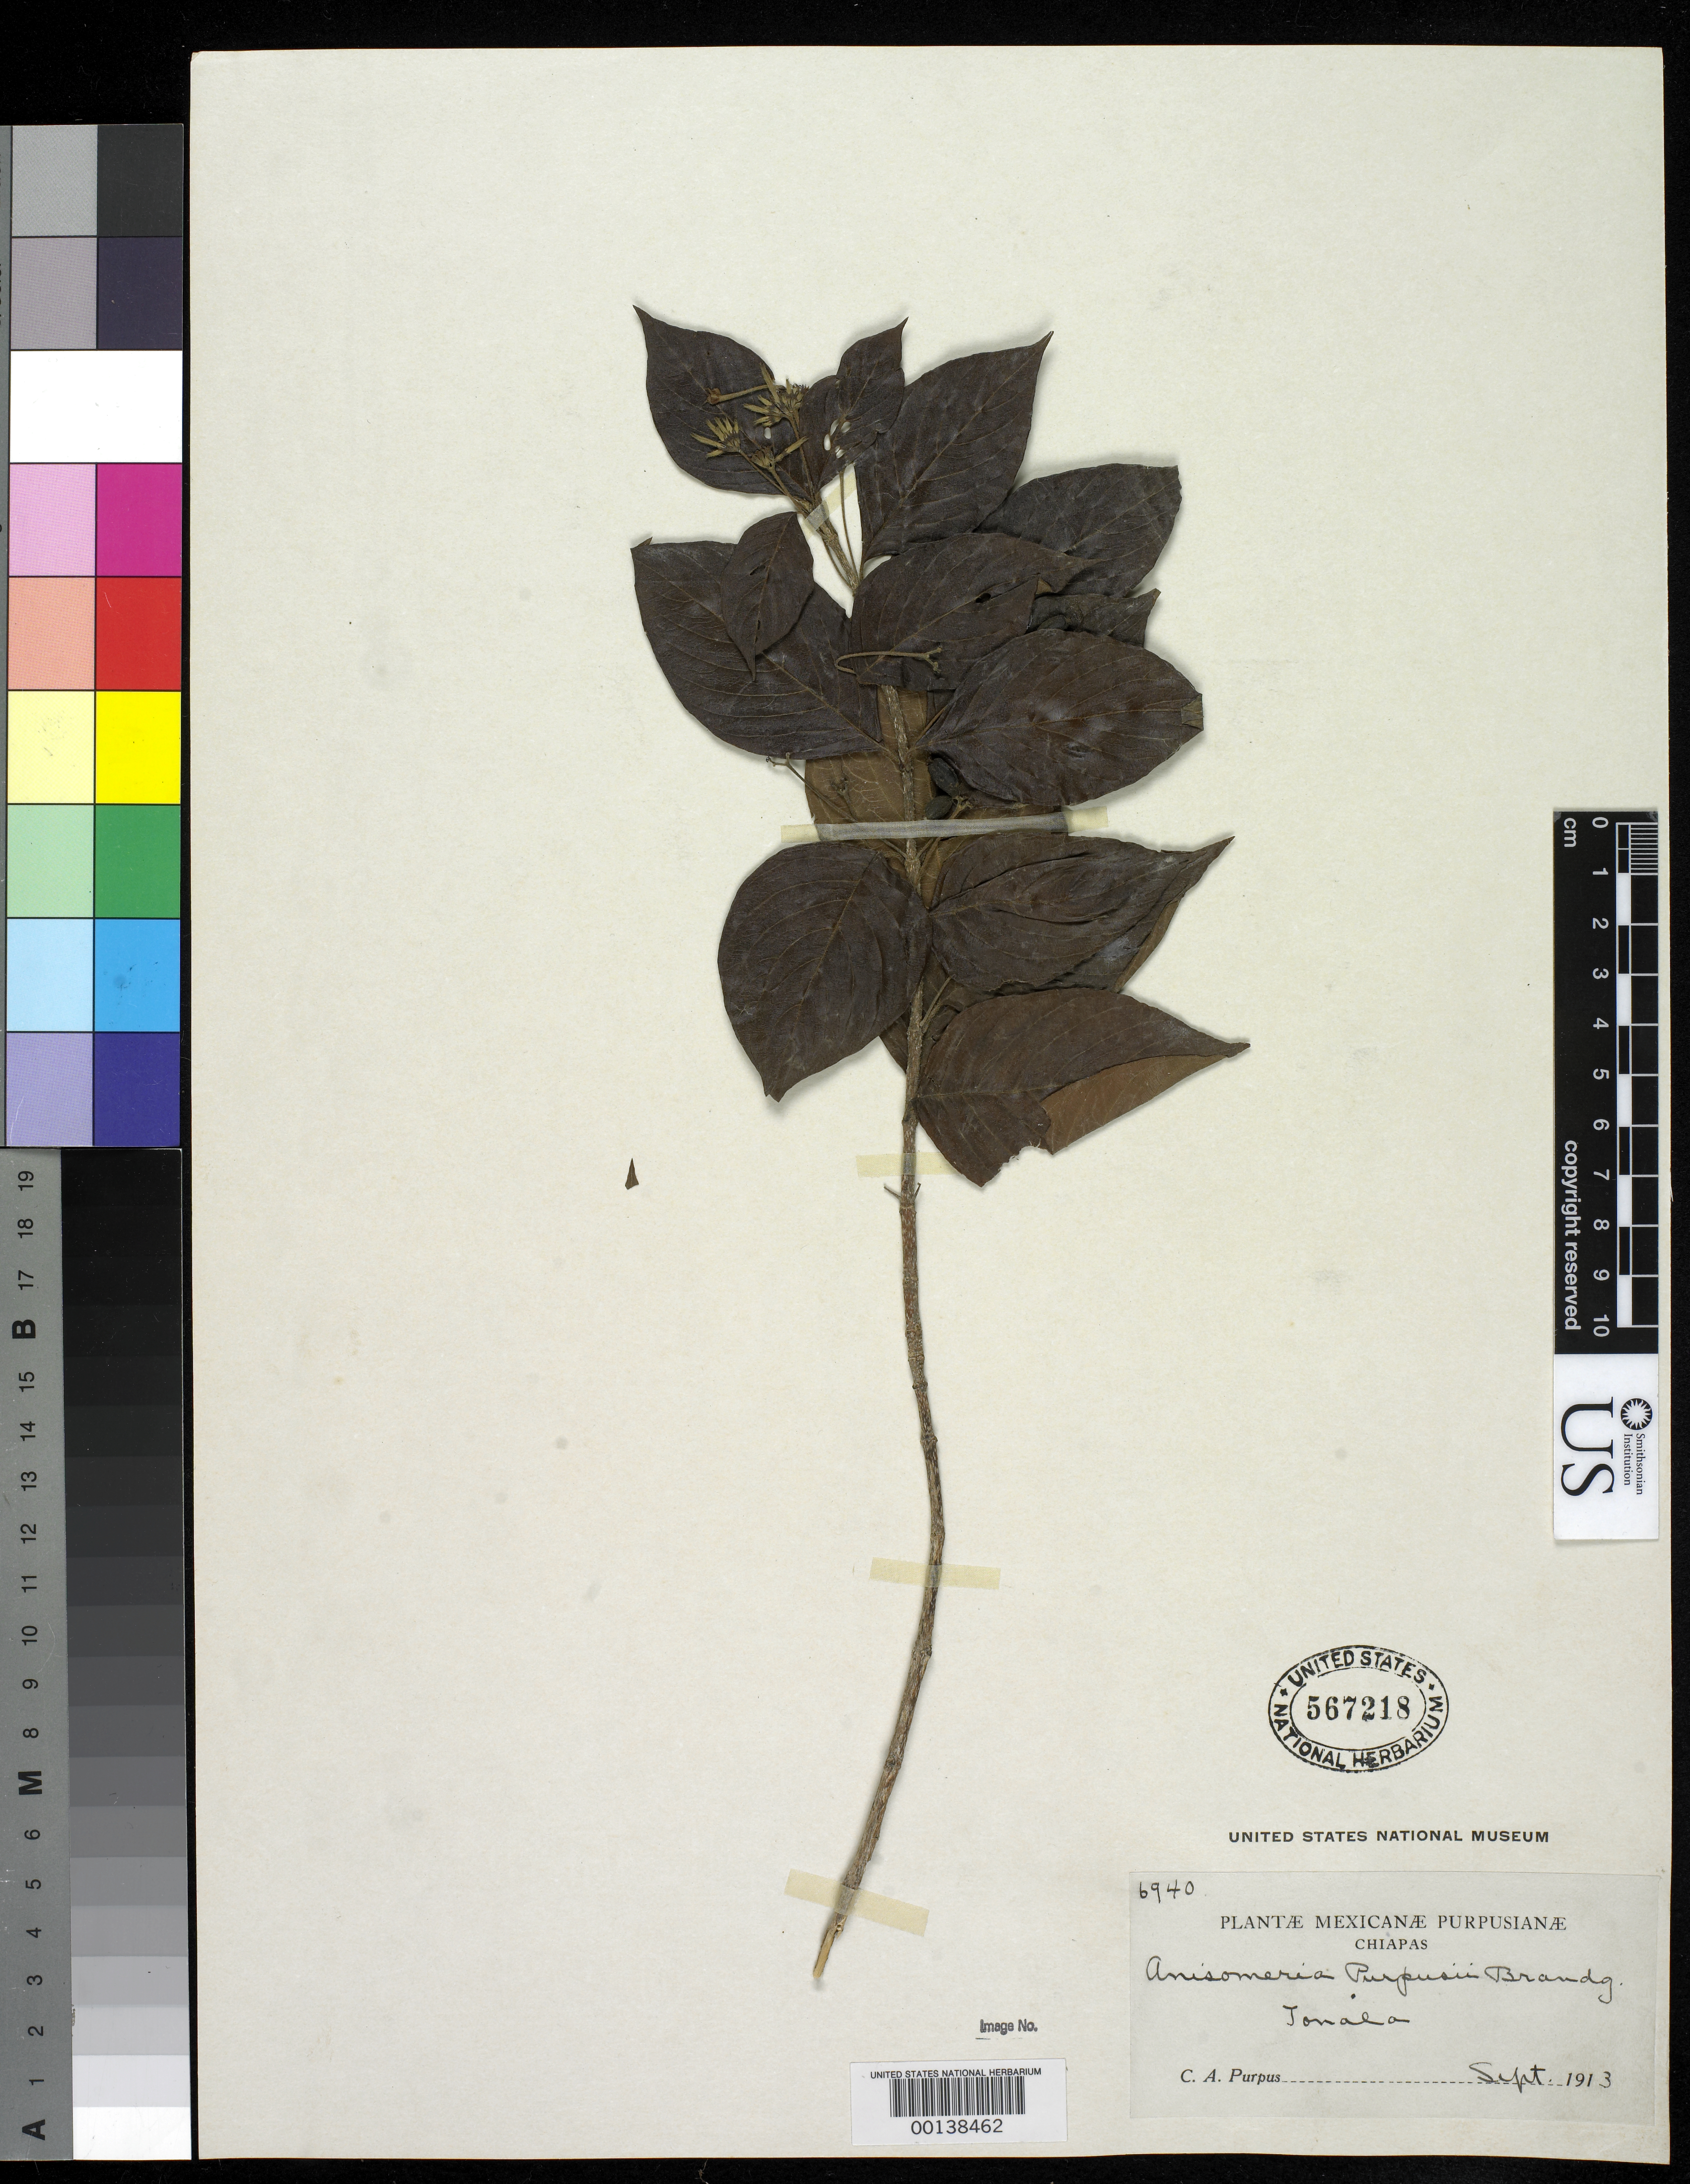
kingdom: Plantae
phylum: Tracheophyta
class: Magnoliopsida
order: Gentianales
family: Rubiaceae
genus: Anisomeris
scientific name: Anisomeris purpusii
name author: Brandegee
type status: Isotype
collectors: C. A. Purpus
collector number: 6940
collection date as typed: Sep 1913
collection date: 1913-09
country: Mexico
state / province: Veracruz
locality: Tonala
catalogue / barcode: US 567218